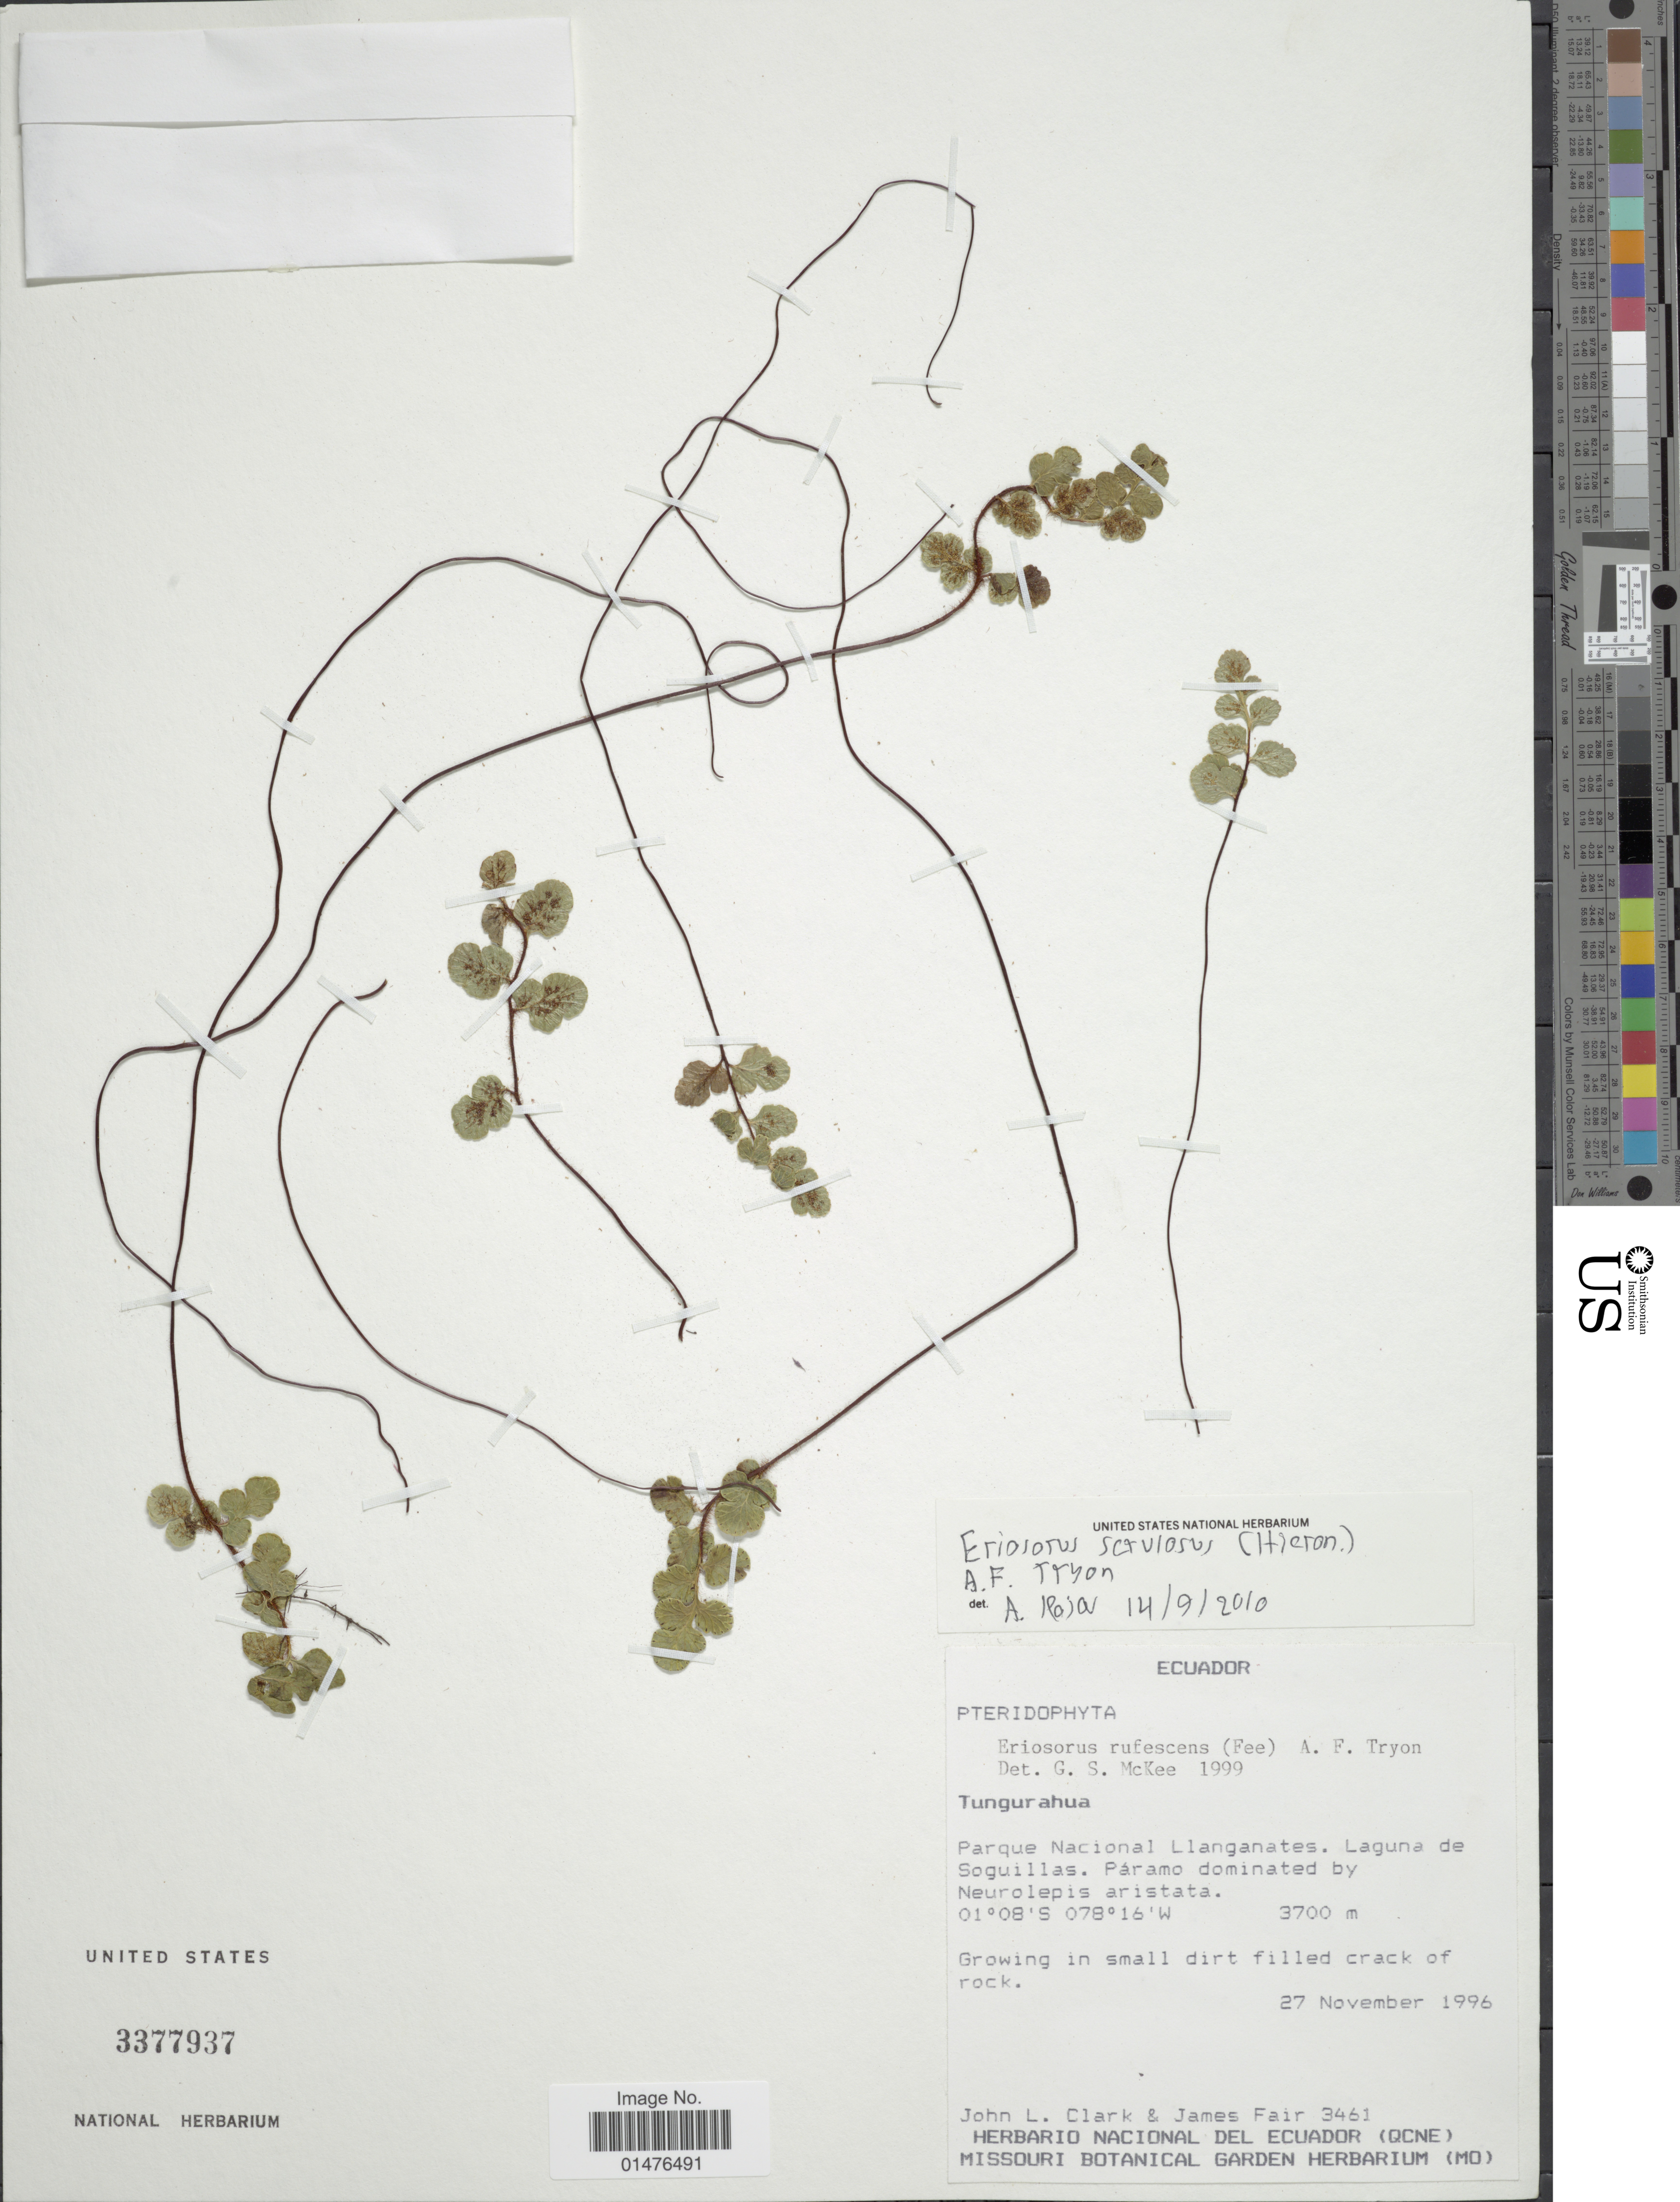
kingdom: Plantae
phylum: Tracheophyta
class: Polypodiopsida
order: Polypodiales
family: Pteridaceae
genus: Jamesonia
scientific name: Jamesonia setulosa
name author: (Hieron.) Christenh.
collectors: J. L. Clark & J. Fair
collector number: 3461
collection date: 1996-11-27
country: Ecuador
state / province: Tungurahua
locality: Parque Nacional Llanganates. Laguna de Soguilllas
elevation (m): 3700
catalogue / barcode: US 3377937